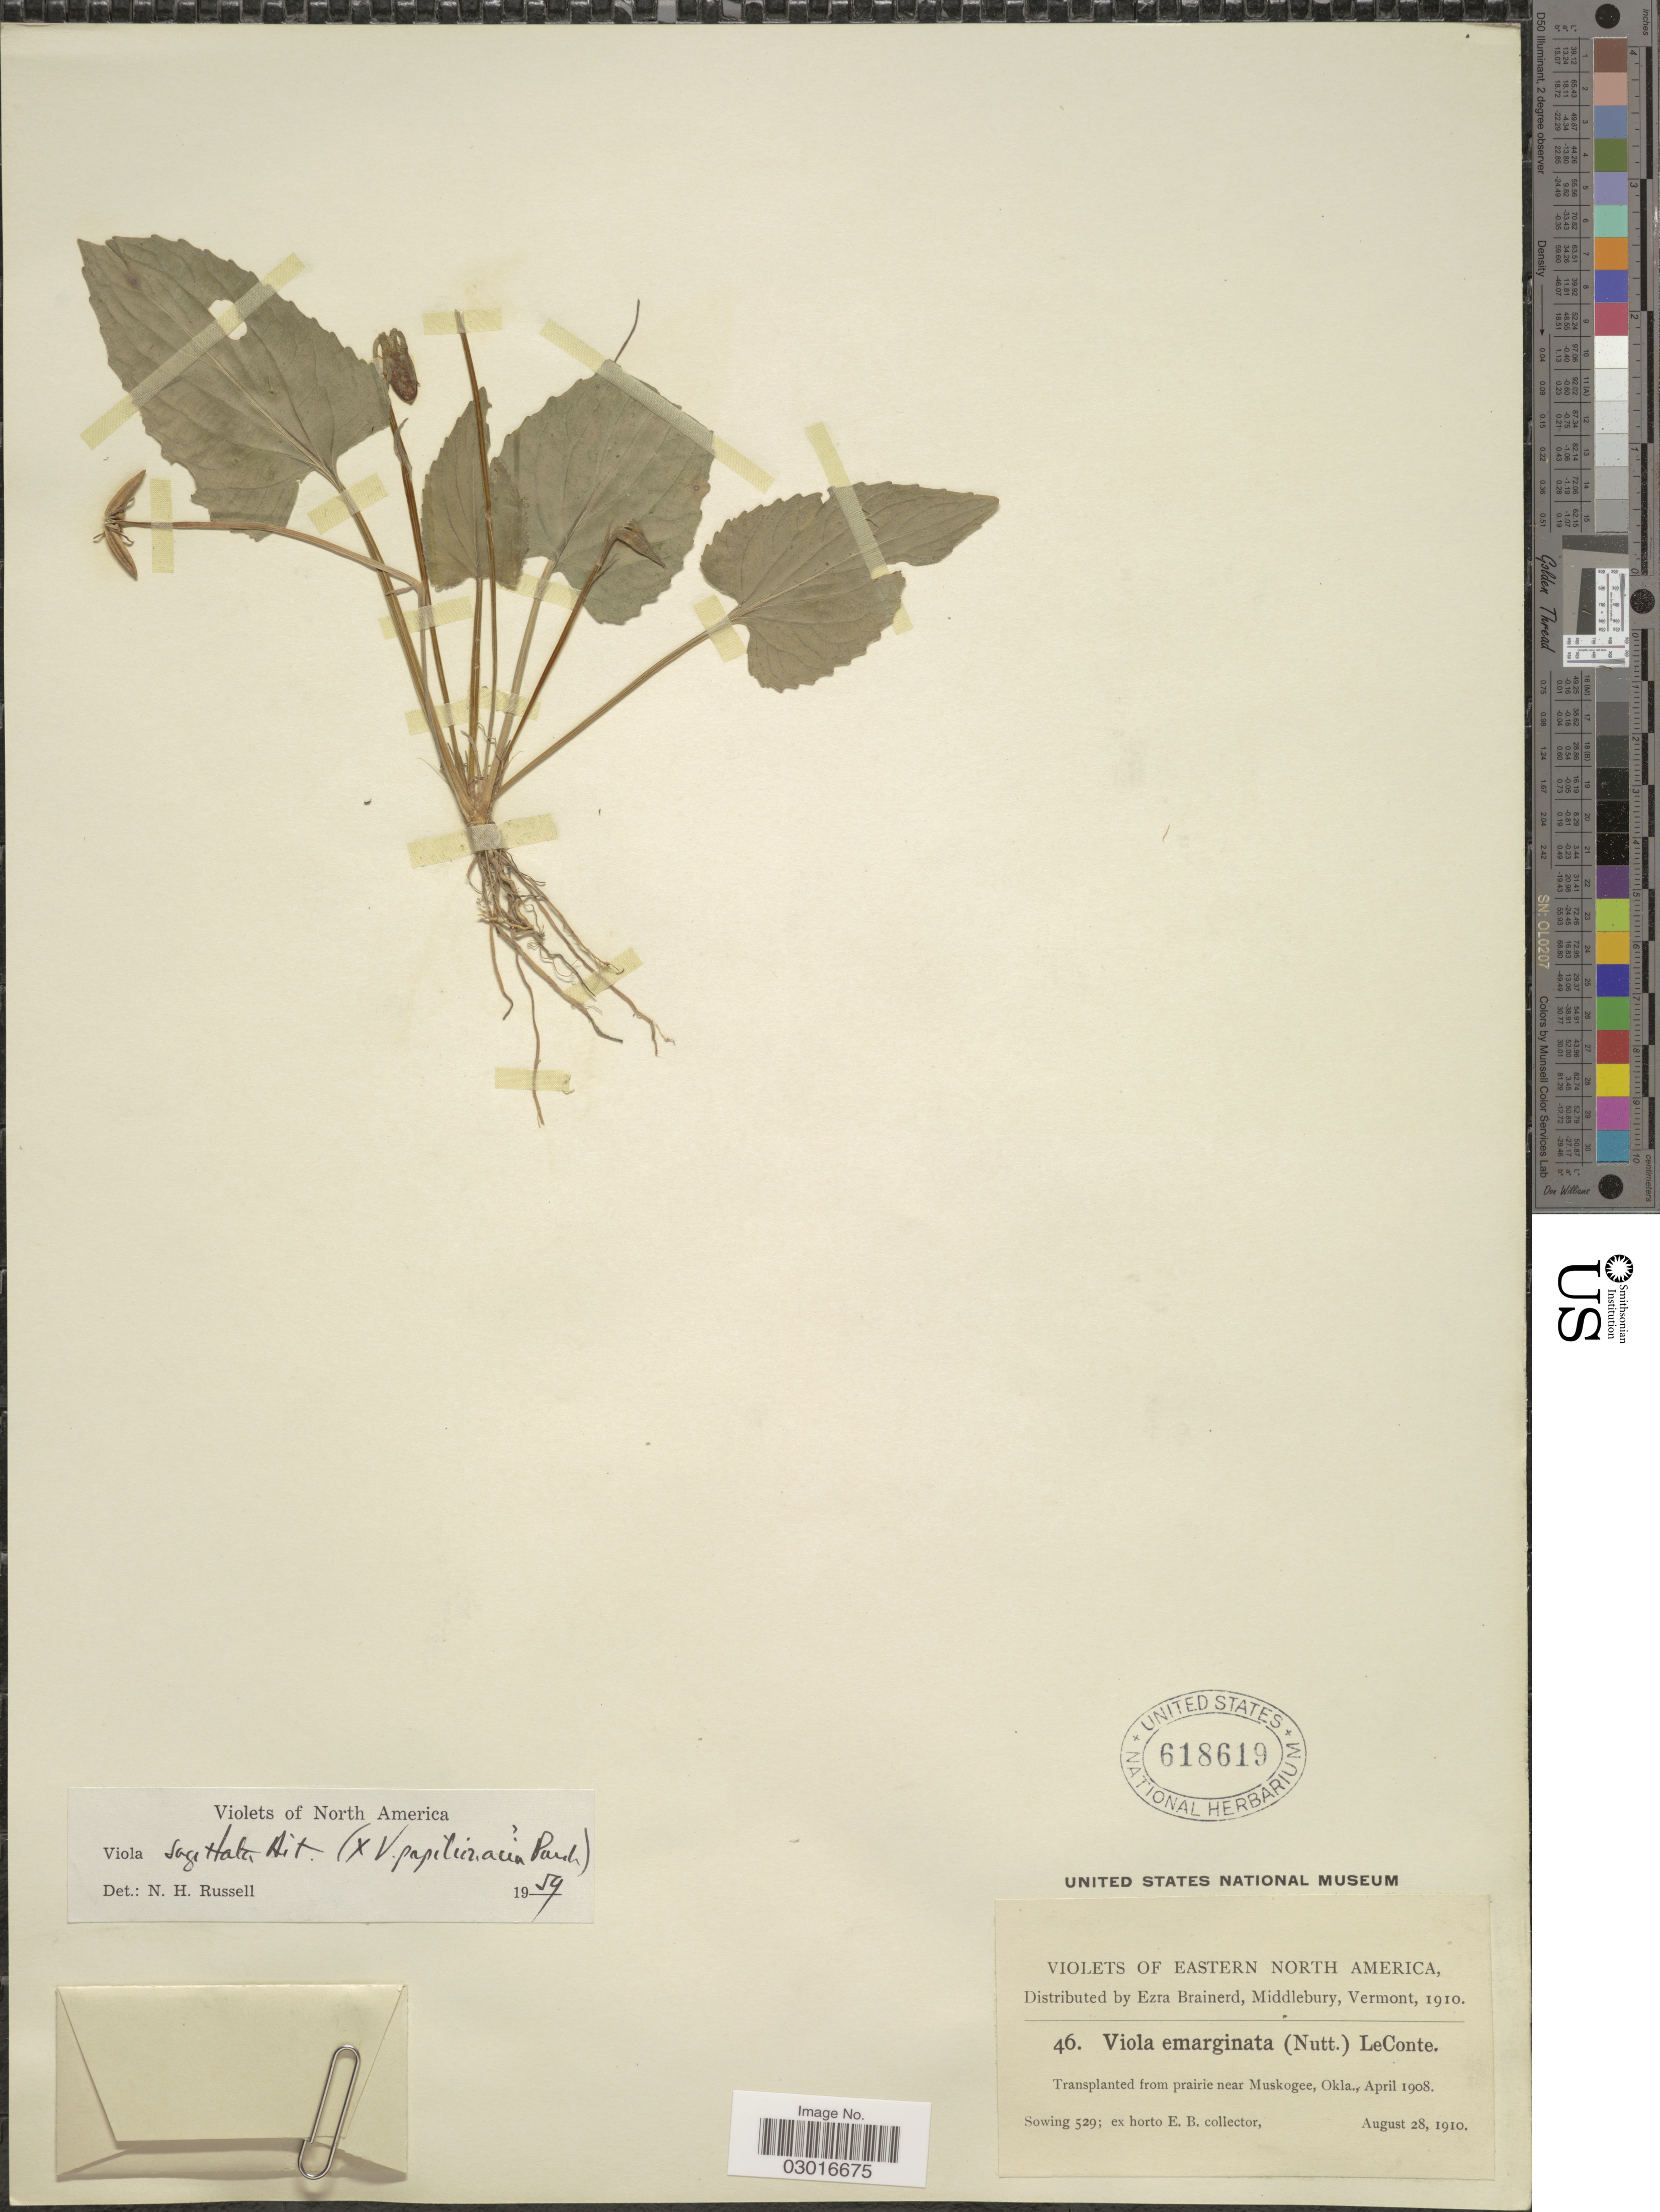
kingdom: Plantae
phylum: Tracheophyta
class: Magnoliopsida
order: Malpighiales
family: Violaceae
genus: Viola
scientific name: Viola sagittata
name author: Aiton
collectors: ex herb. Ezra Brainerd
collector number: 46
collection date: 1910-08-28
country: United States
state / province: Oklahoma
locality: Eastern North America. Transplanted from prairie near Muskogee, Okla.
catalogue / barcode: US 618619